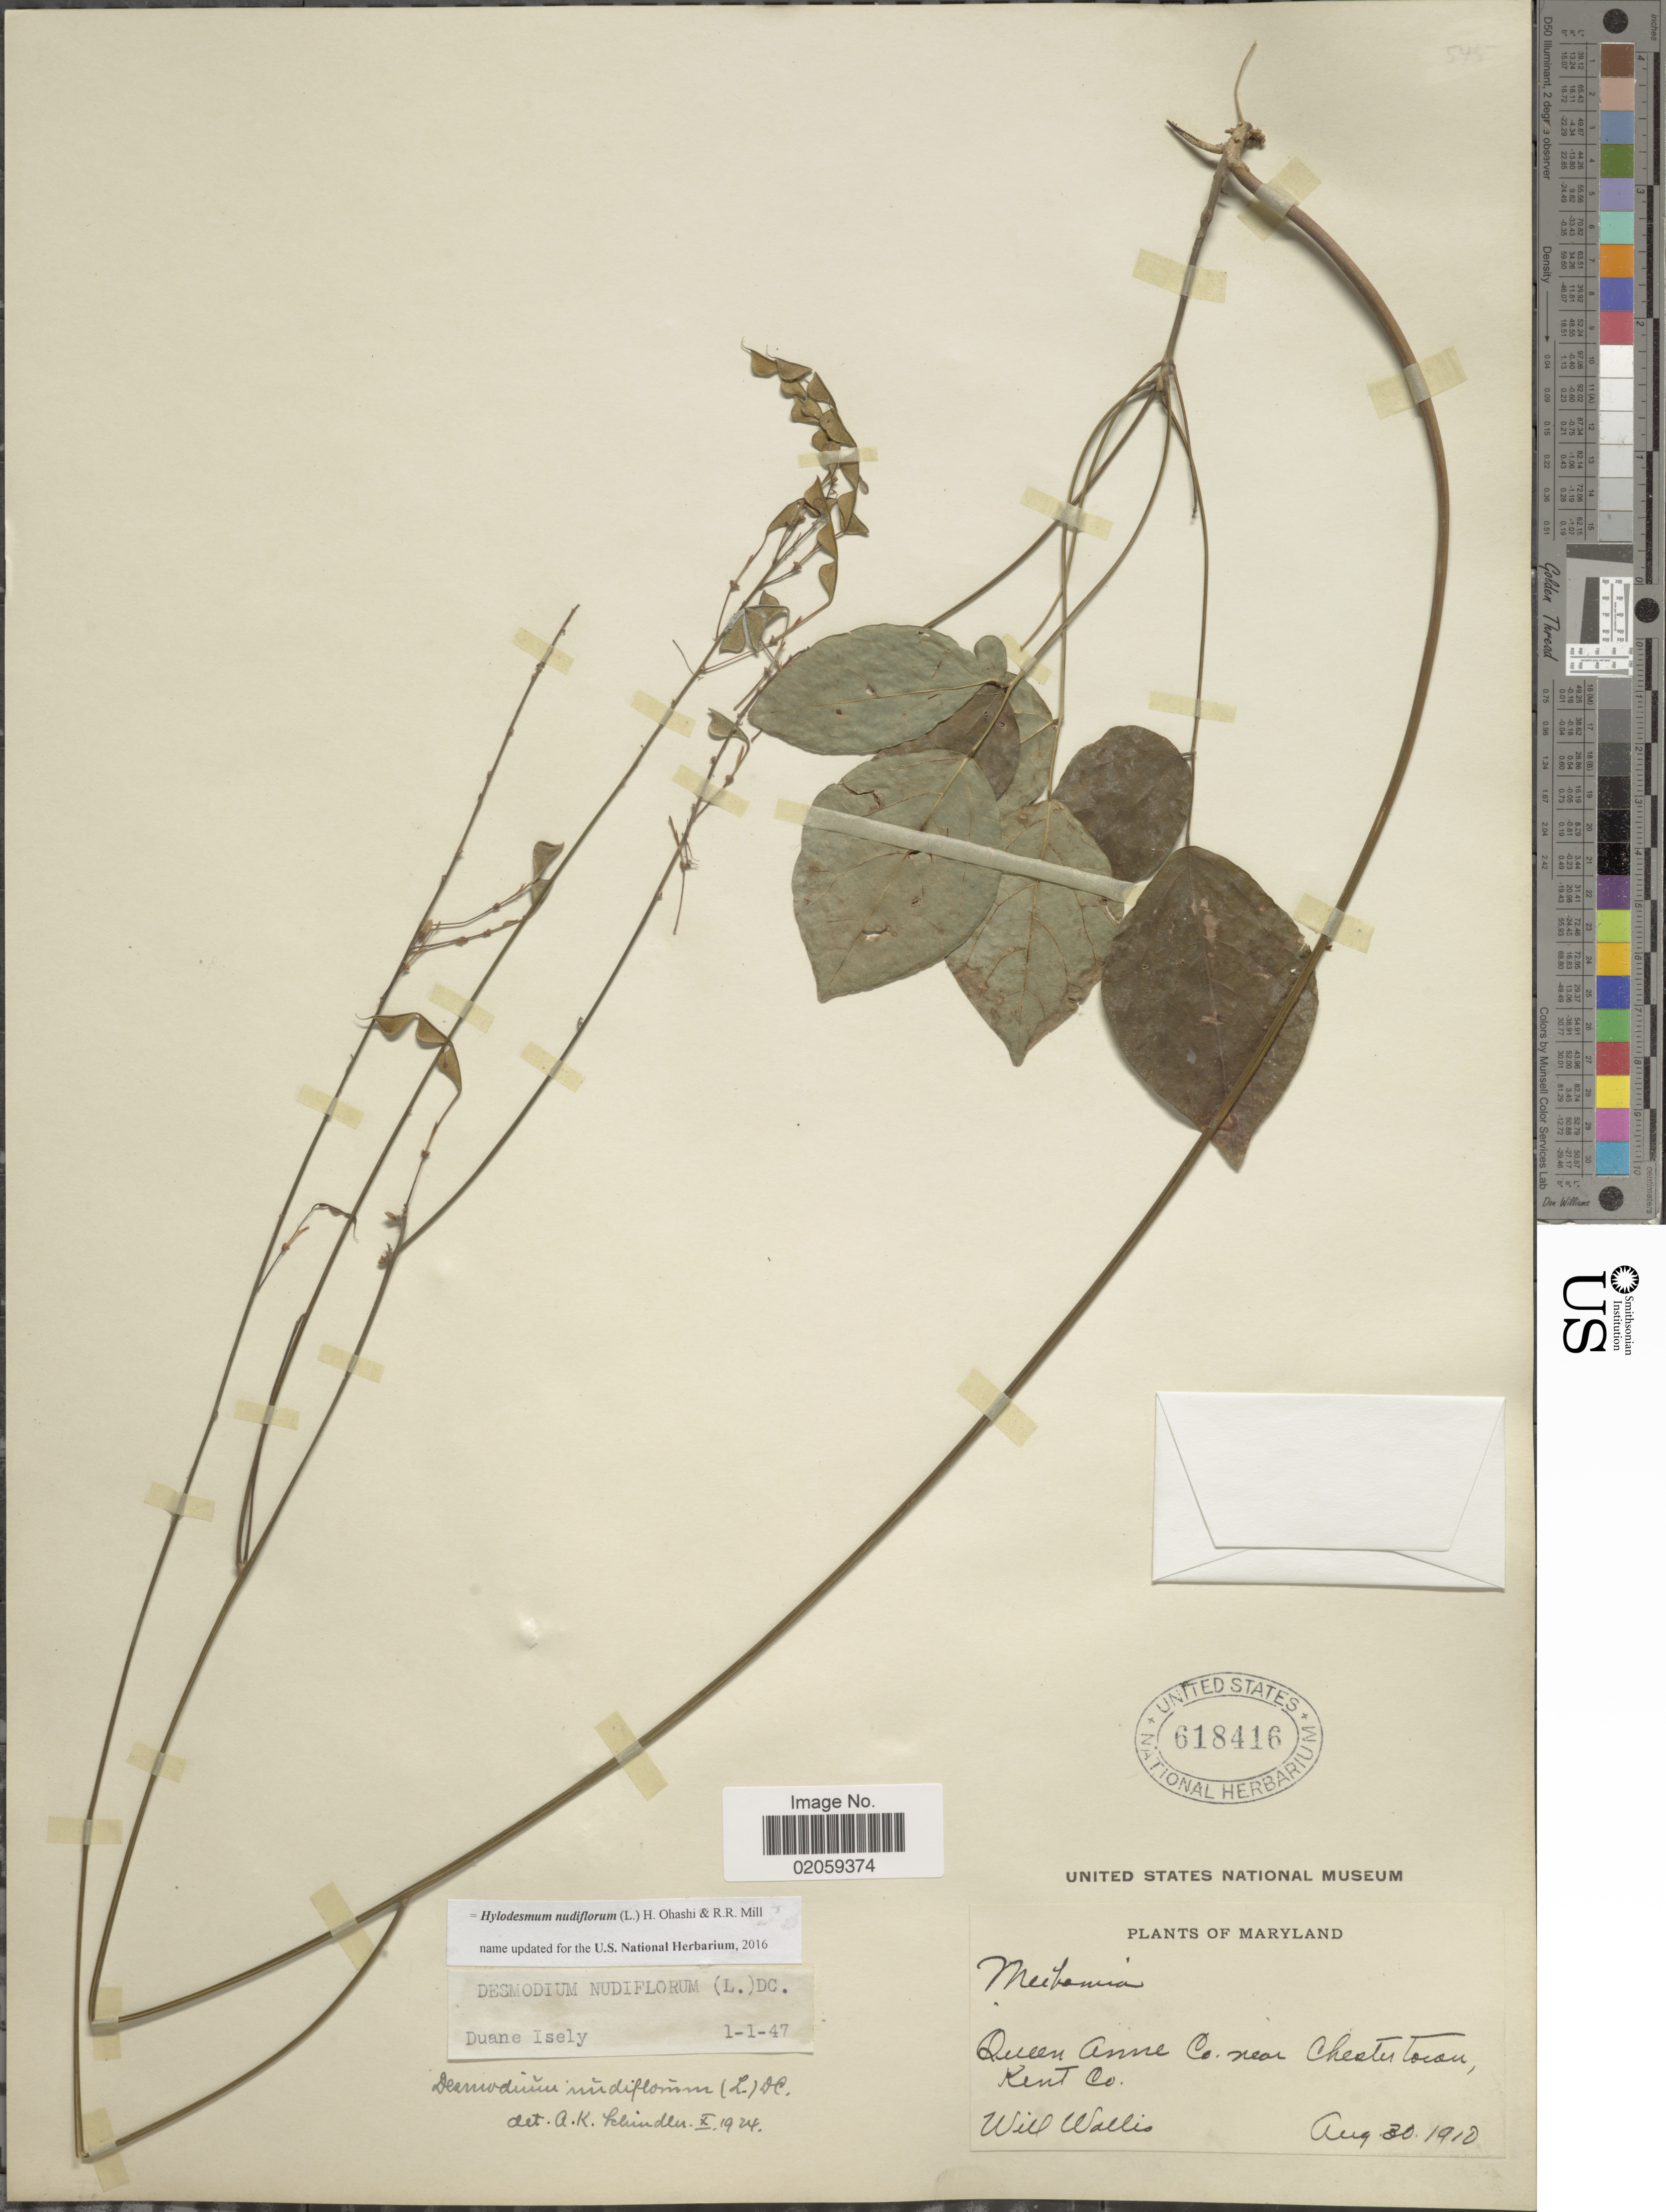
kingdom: Plantae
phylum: Tracheophyta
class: Magnoliopsida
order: Fabales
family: Fabaceae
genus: Hylodesmum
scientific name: Hylodesmum nudiflorum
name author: (L.) H. Ohashi & R.R. Mill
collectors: W. Wallis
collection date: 1910-08-30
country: United States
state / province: Maryland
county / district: Queen Anne's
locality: Queen Anne Co. near Chestertown, Kent Co.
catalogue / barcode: US 618416